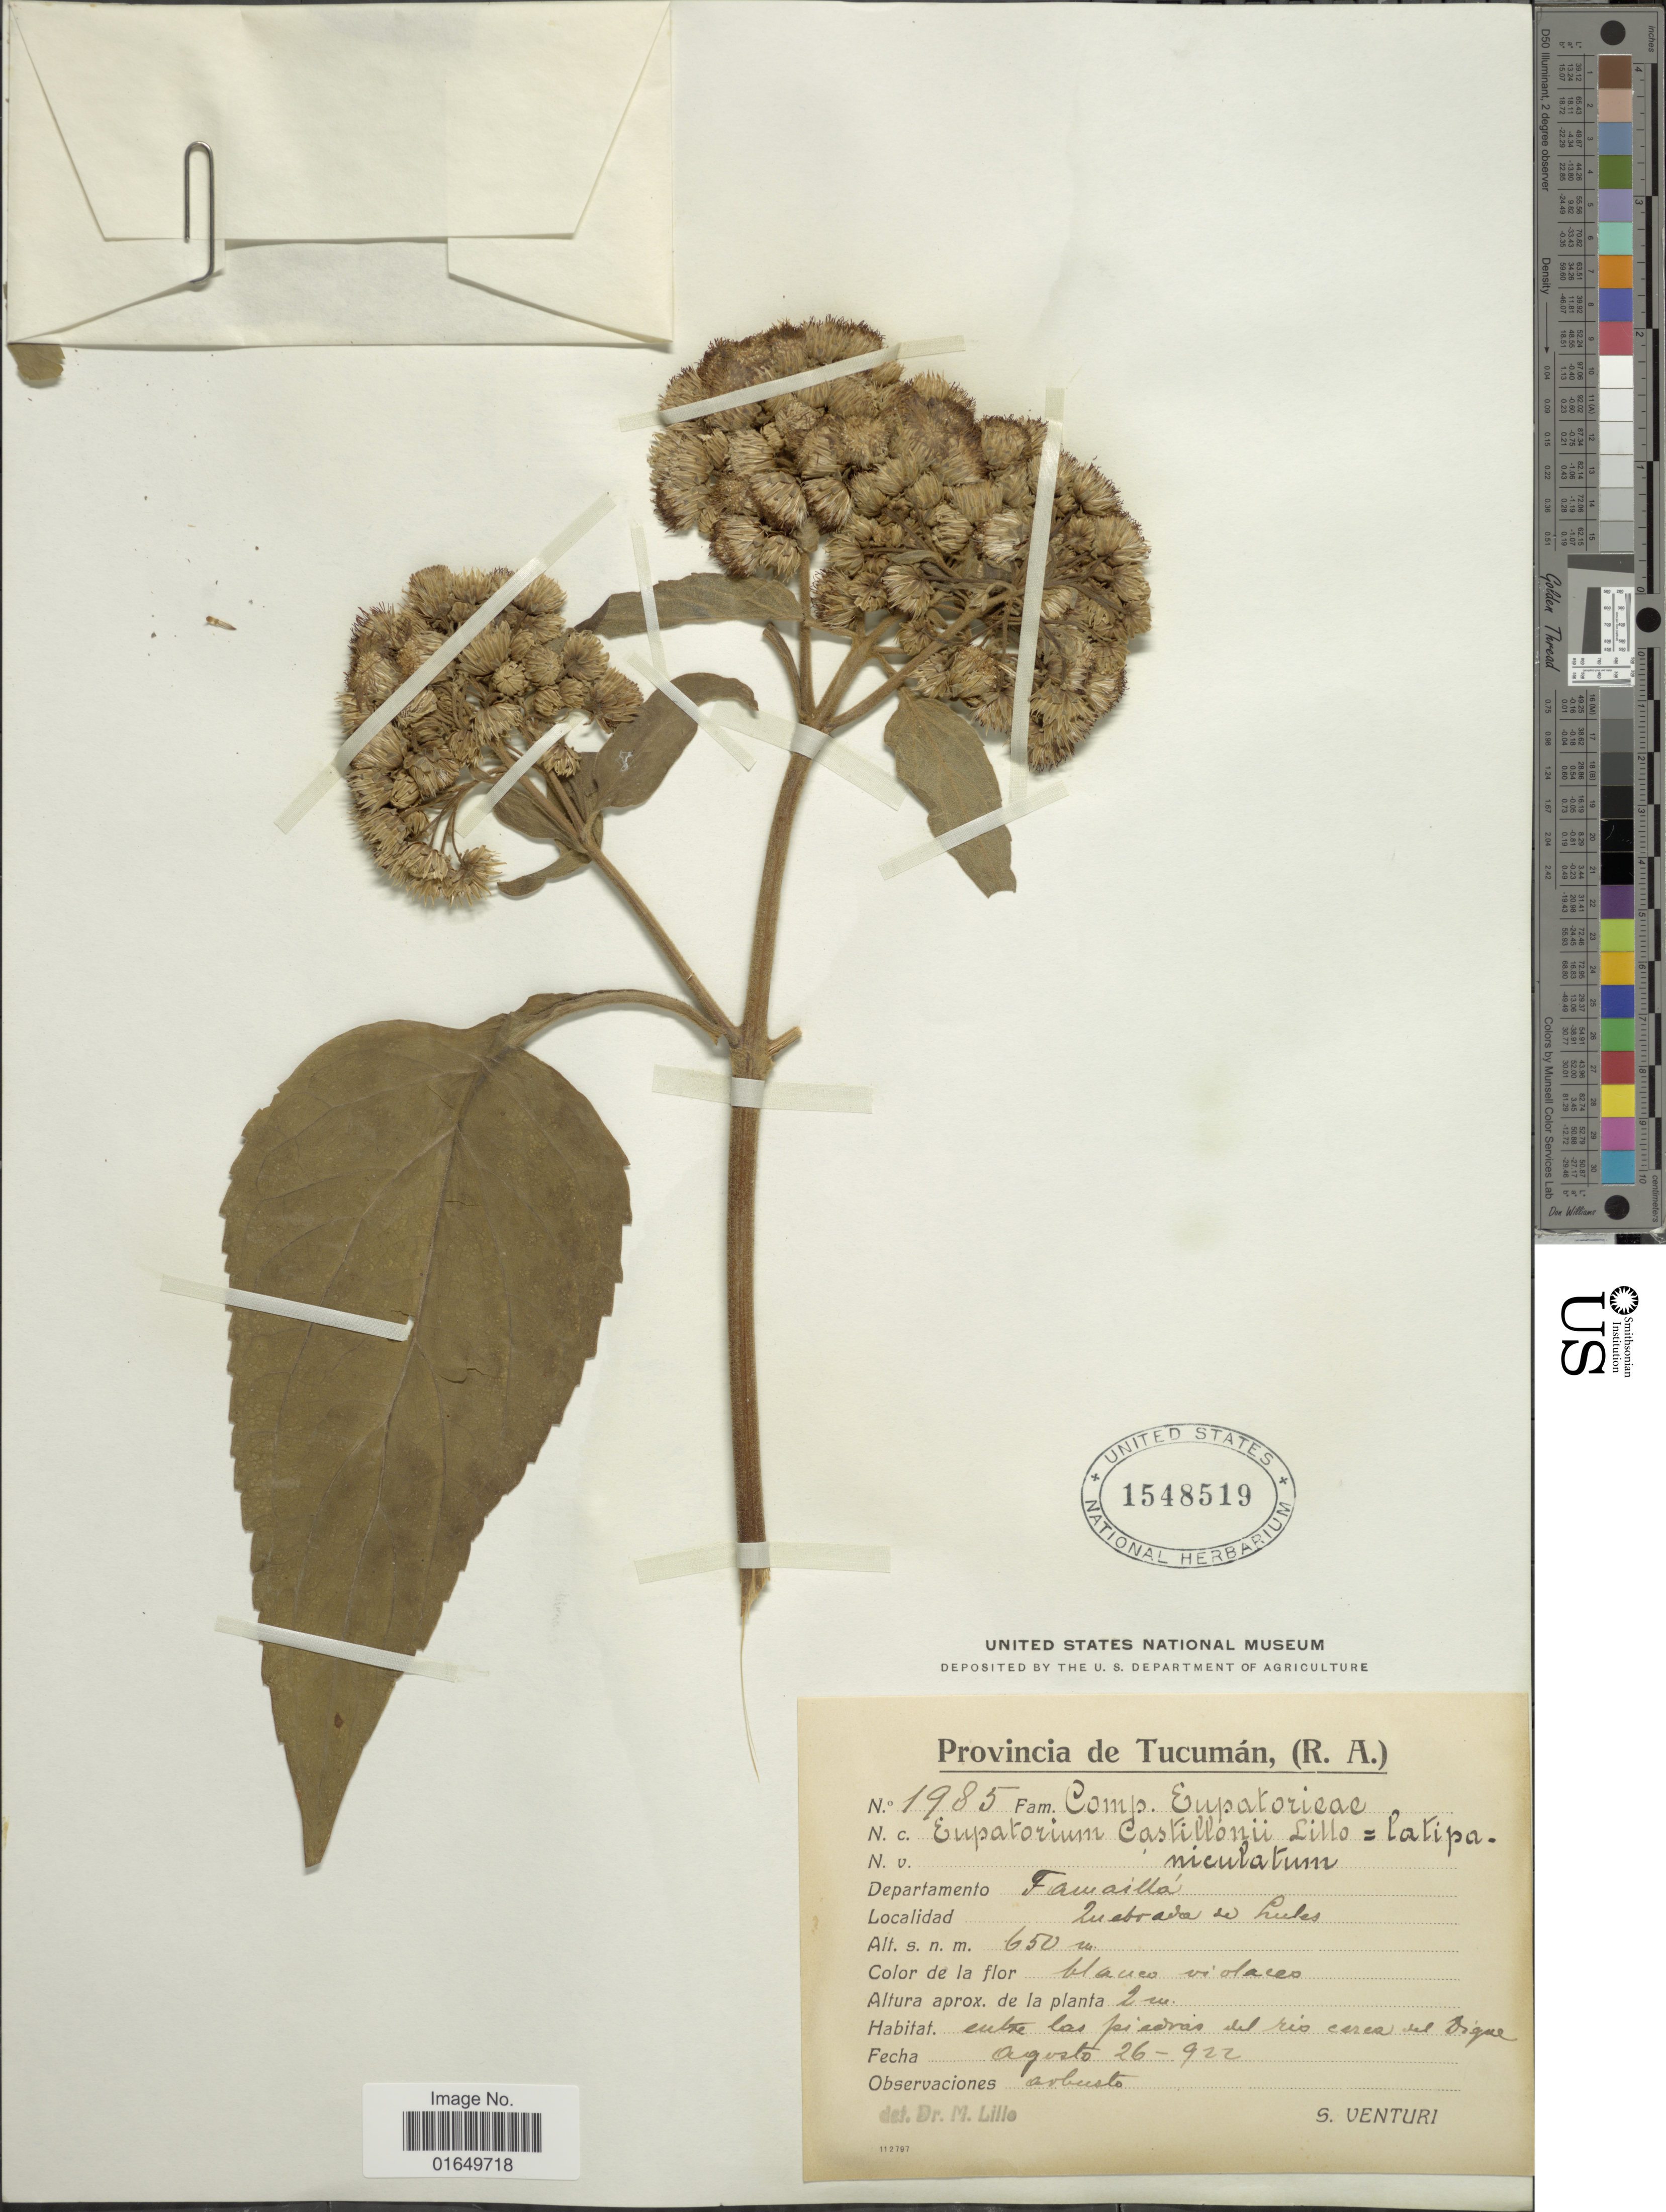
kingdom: Plantae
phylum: Tracheophyta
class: Magnoliopsida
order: Asterales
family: Asteraceae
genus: Ayapanopsis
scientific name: Ayapanopsis tucumanensis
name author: (Lillo & B.L. Rob.) R.M. King & H. Rob.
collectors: S. Venturi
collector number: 1985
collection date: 1922-08-26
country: Argentina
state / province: Tucumán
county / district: Famailla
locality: Quebrada de Lules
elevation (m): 650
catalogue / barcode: US 1548519